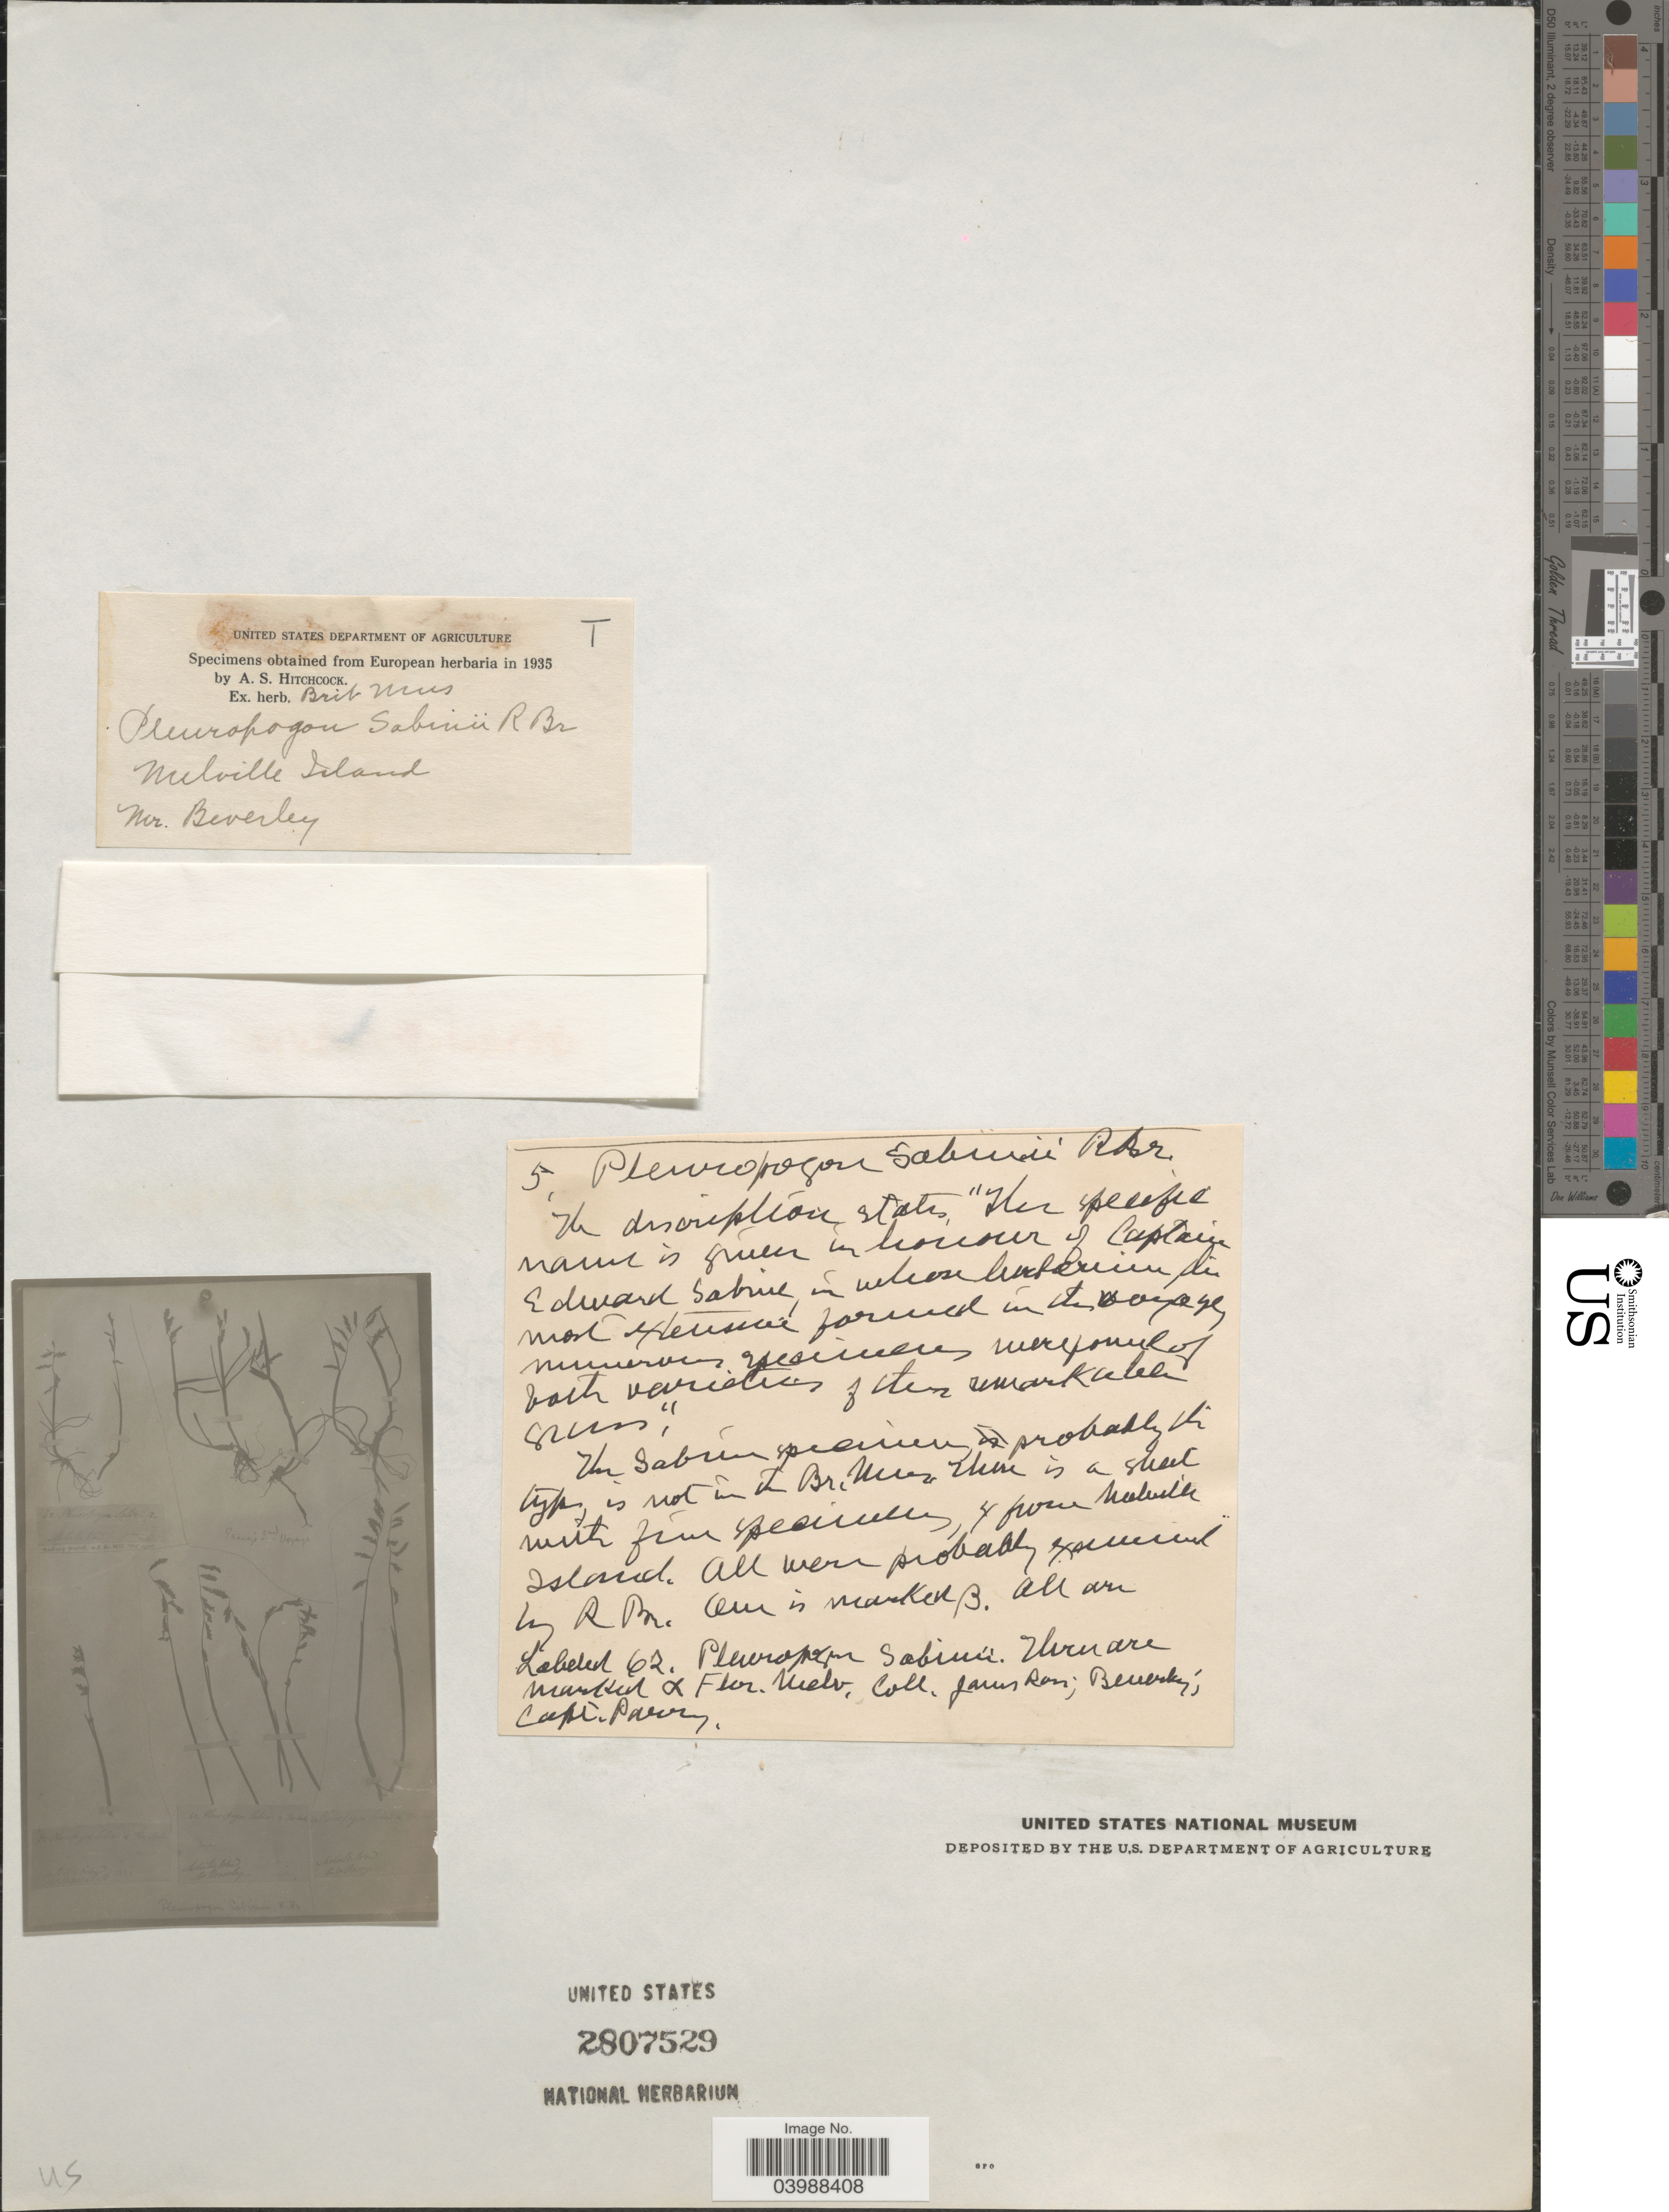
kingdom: Plantae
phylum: Tracheophyta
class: Liliopsida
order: Poales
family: Poaceae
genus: Pleuropogon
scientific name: Pleuropogon sabinei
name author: R. Br.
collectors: -. Beverley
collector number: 5?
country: Canada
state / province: Nunavut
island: Melville Island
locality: Melville Island.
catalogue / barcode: US 2807529